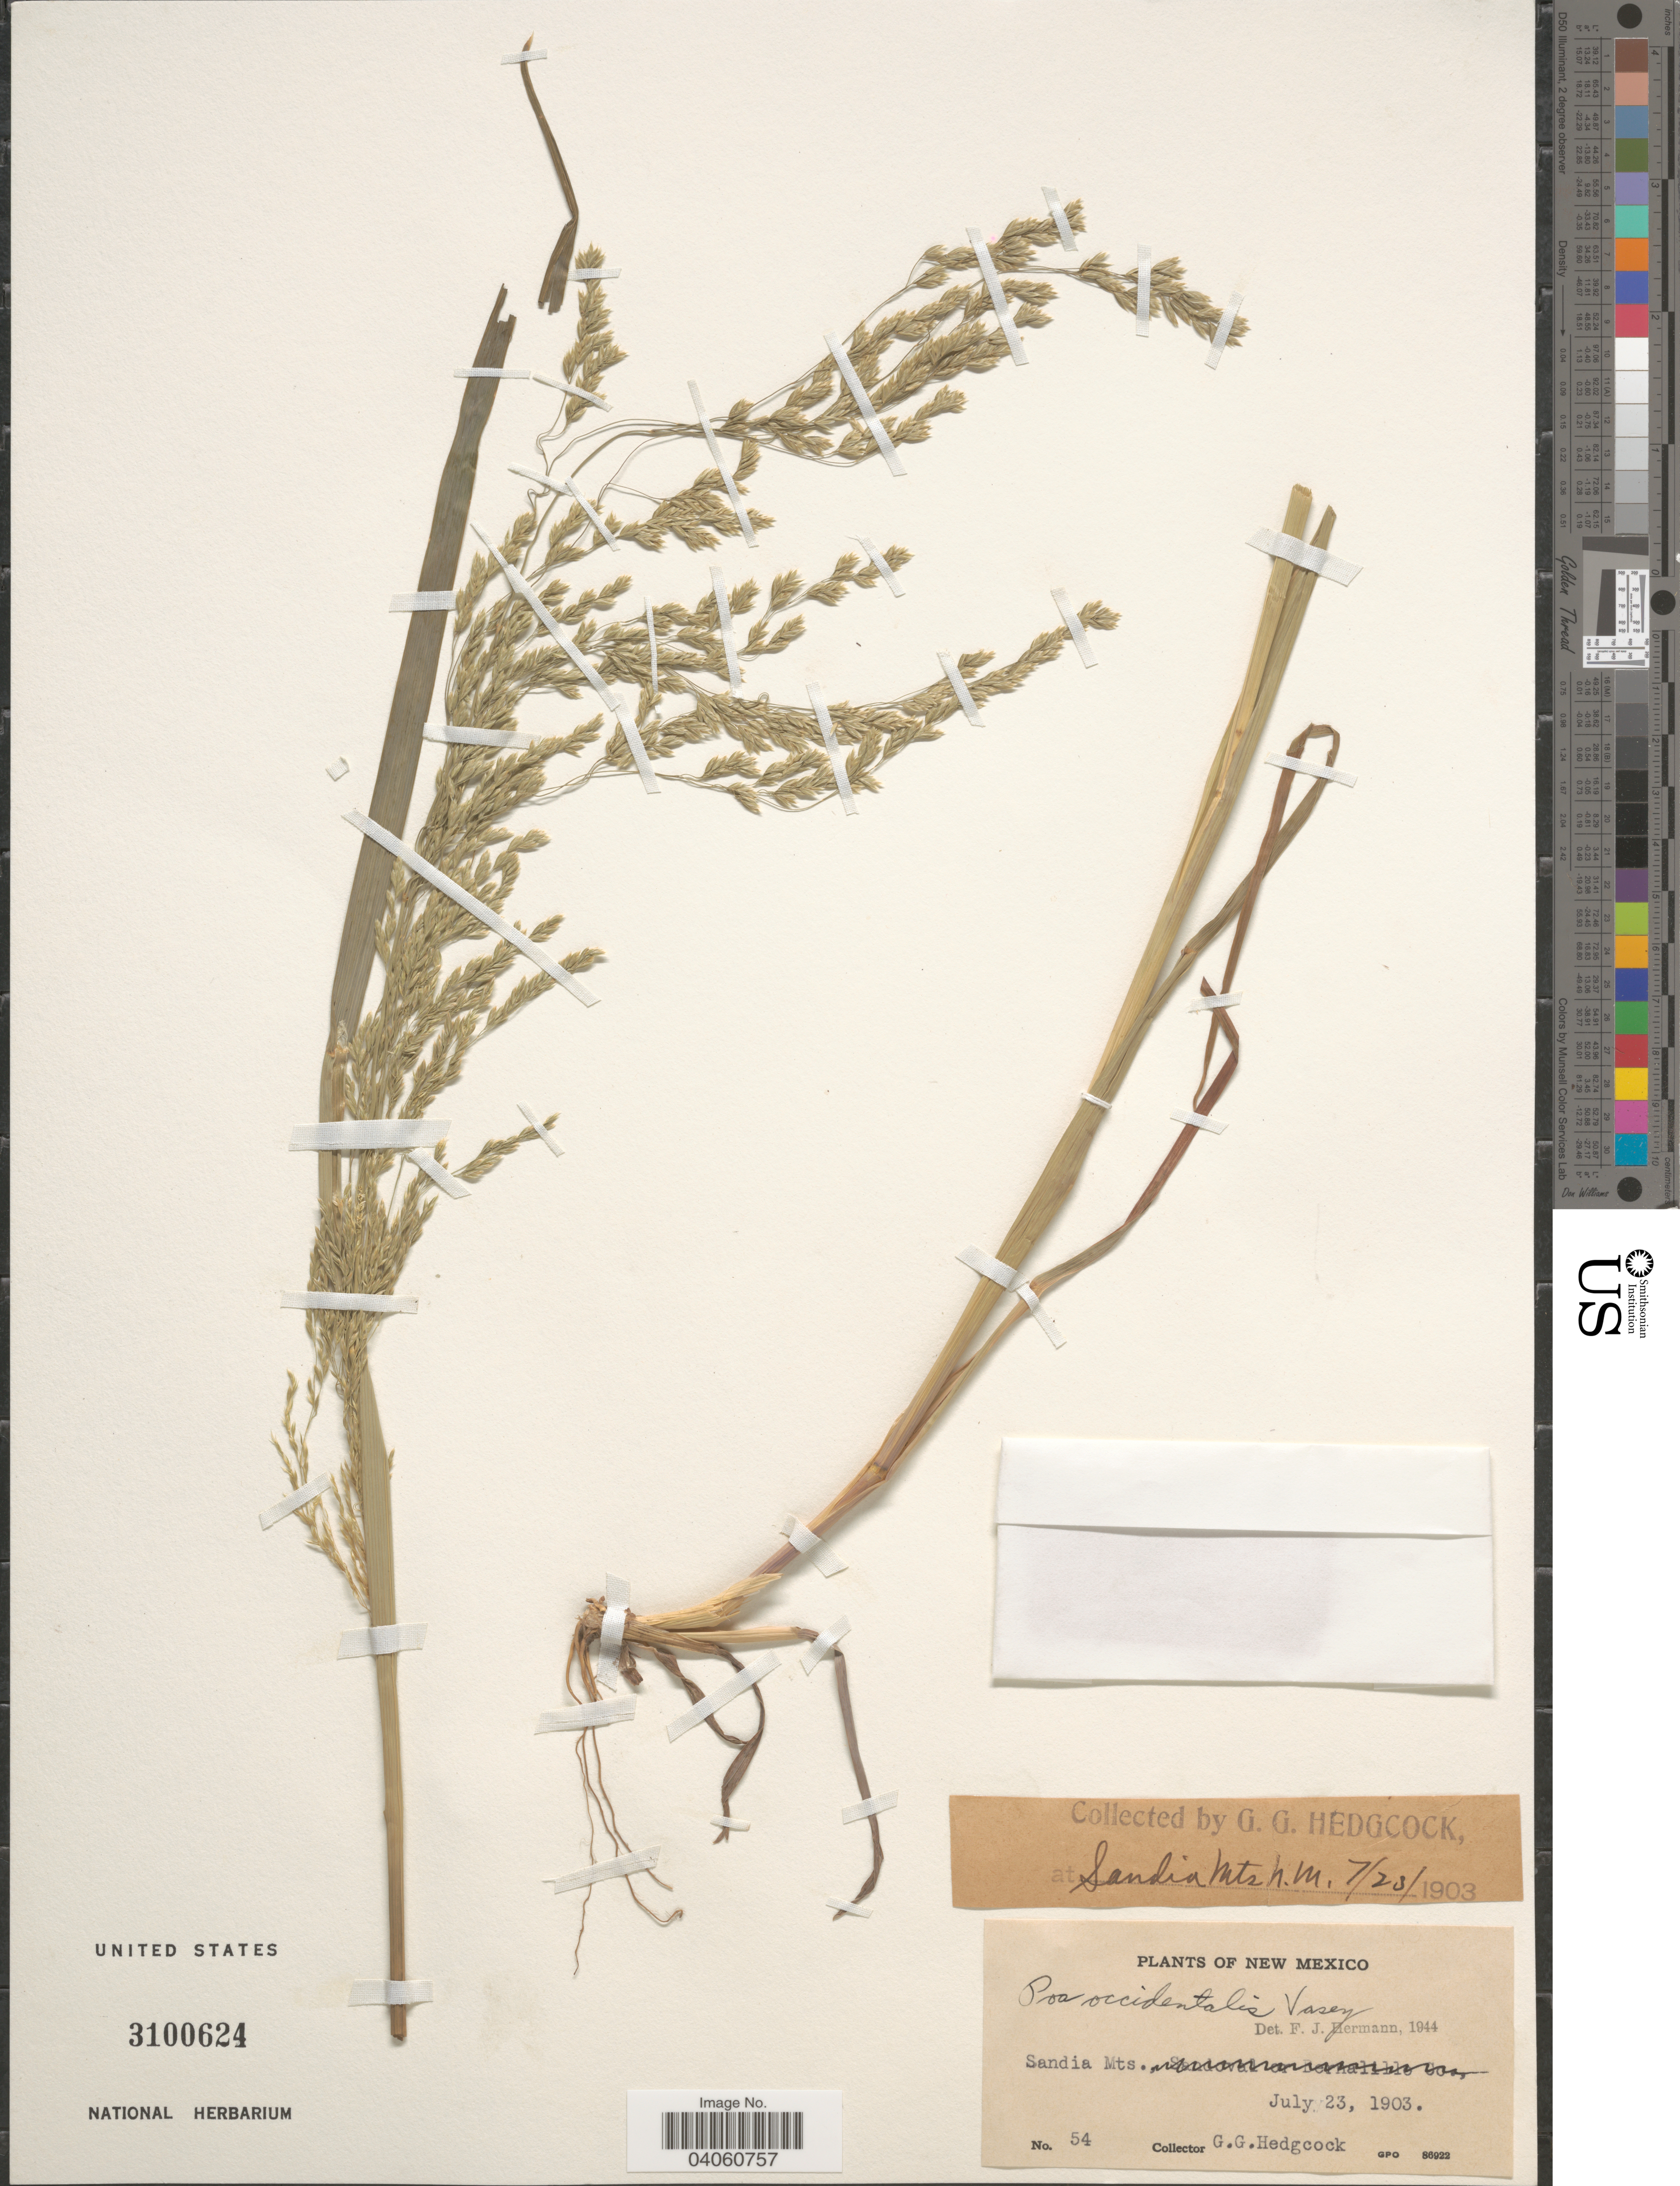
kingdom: Plantae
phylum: Tracheophyta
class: Liliopsida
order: Poales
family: Poaceae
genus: Poa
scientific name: Poa occidentalis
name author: (Vasey) Vasey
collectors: G. Hedgcock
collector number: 54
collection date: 1903-07-23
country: United States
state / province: New Mexico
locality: Sandia Mts.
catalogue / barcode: US 3100624